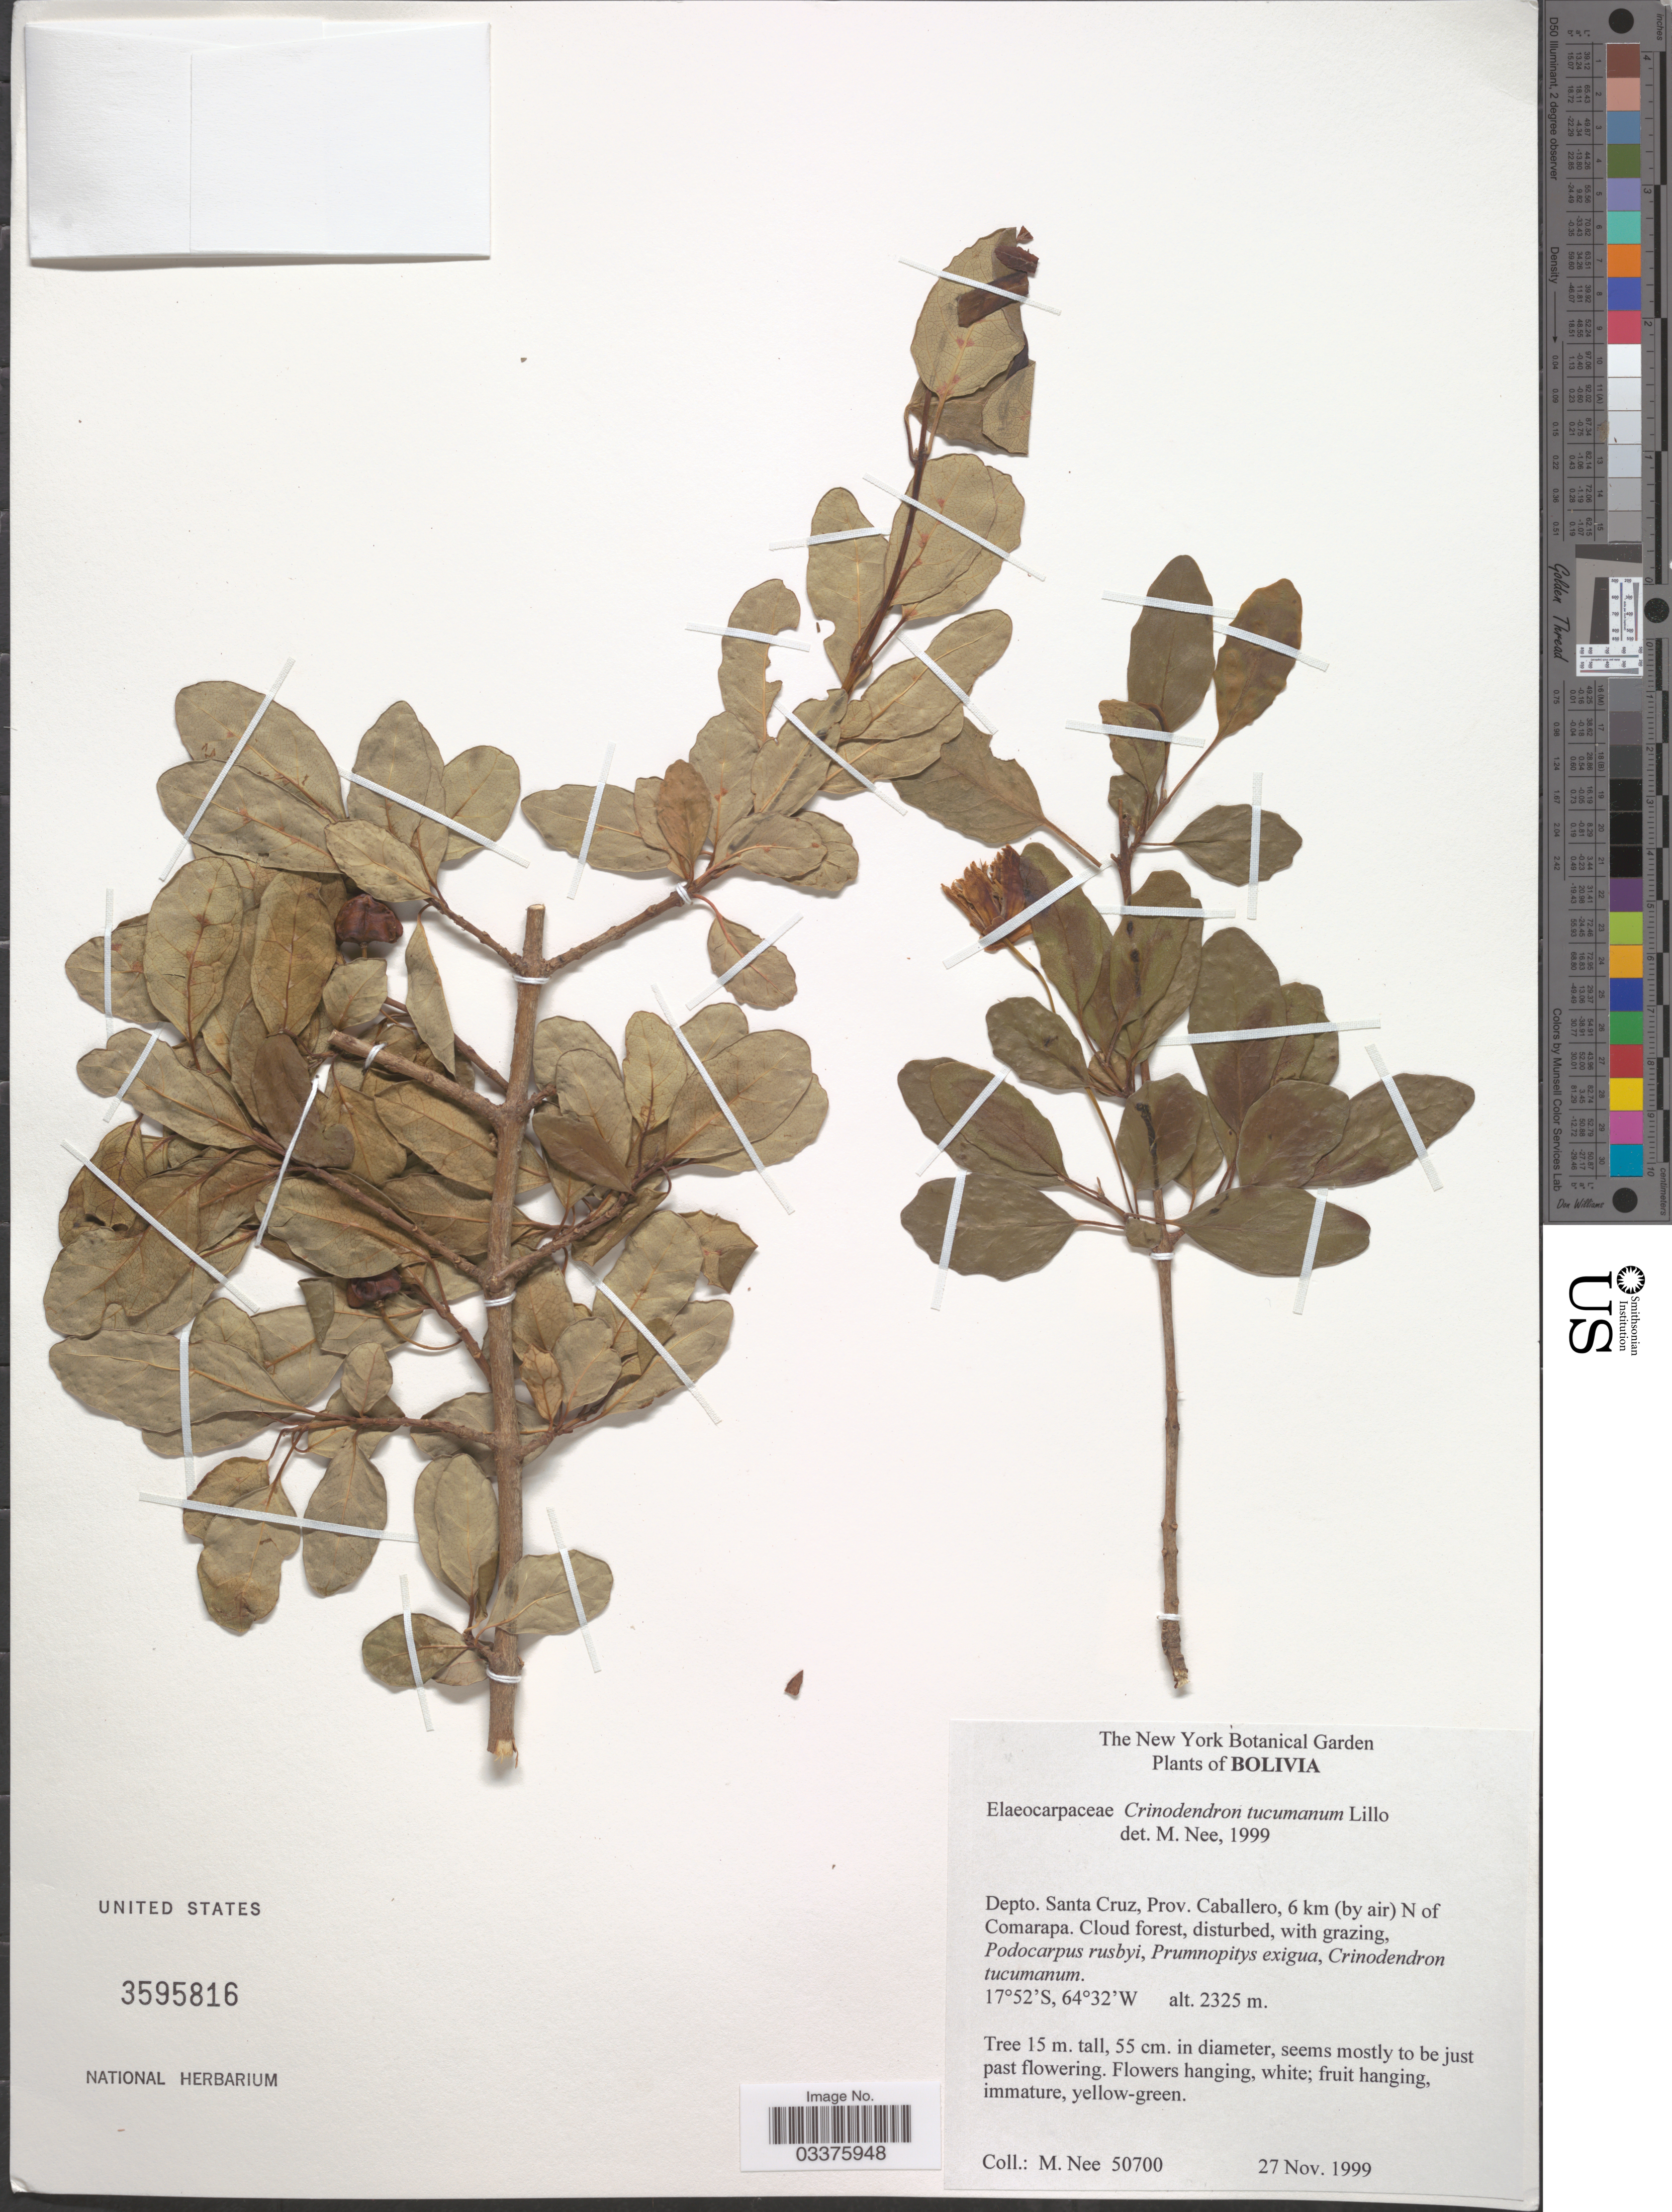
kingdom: Plantae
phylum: Tracheophyta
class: Magnoliopsida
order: Oxalidales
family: Elaeocarpaceae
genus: Crinodendron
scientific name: Crinodendron tucumanum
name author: Lillo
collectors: M. Nee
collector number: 50700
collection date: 1999-11-27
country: Bolivia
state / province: Santa Cruz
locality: Depto. Santa Cruz, Prov. Caballero, 6 km (by air) N of Comarapa.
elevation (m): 2325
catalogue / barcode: US 3595816